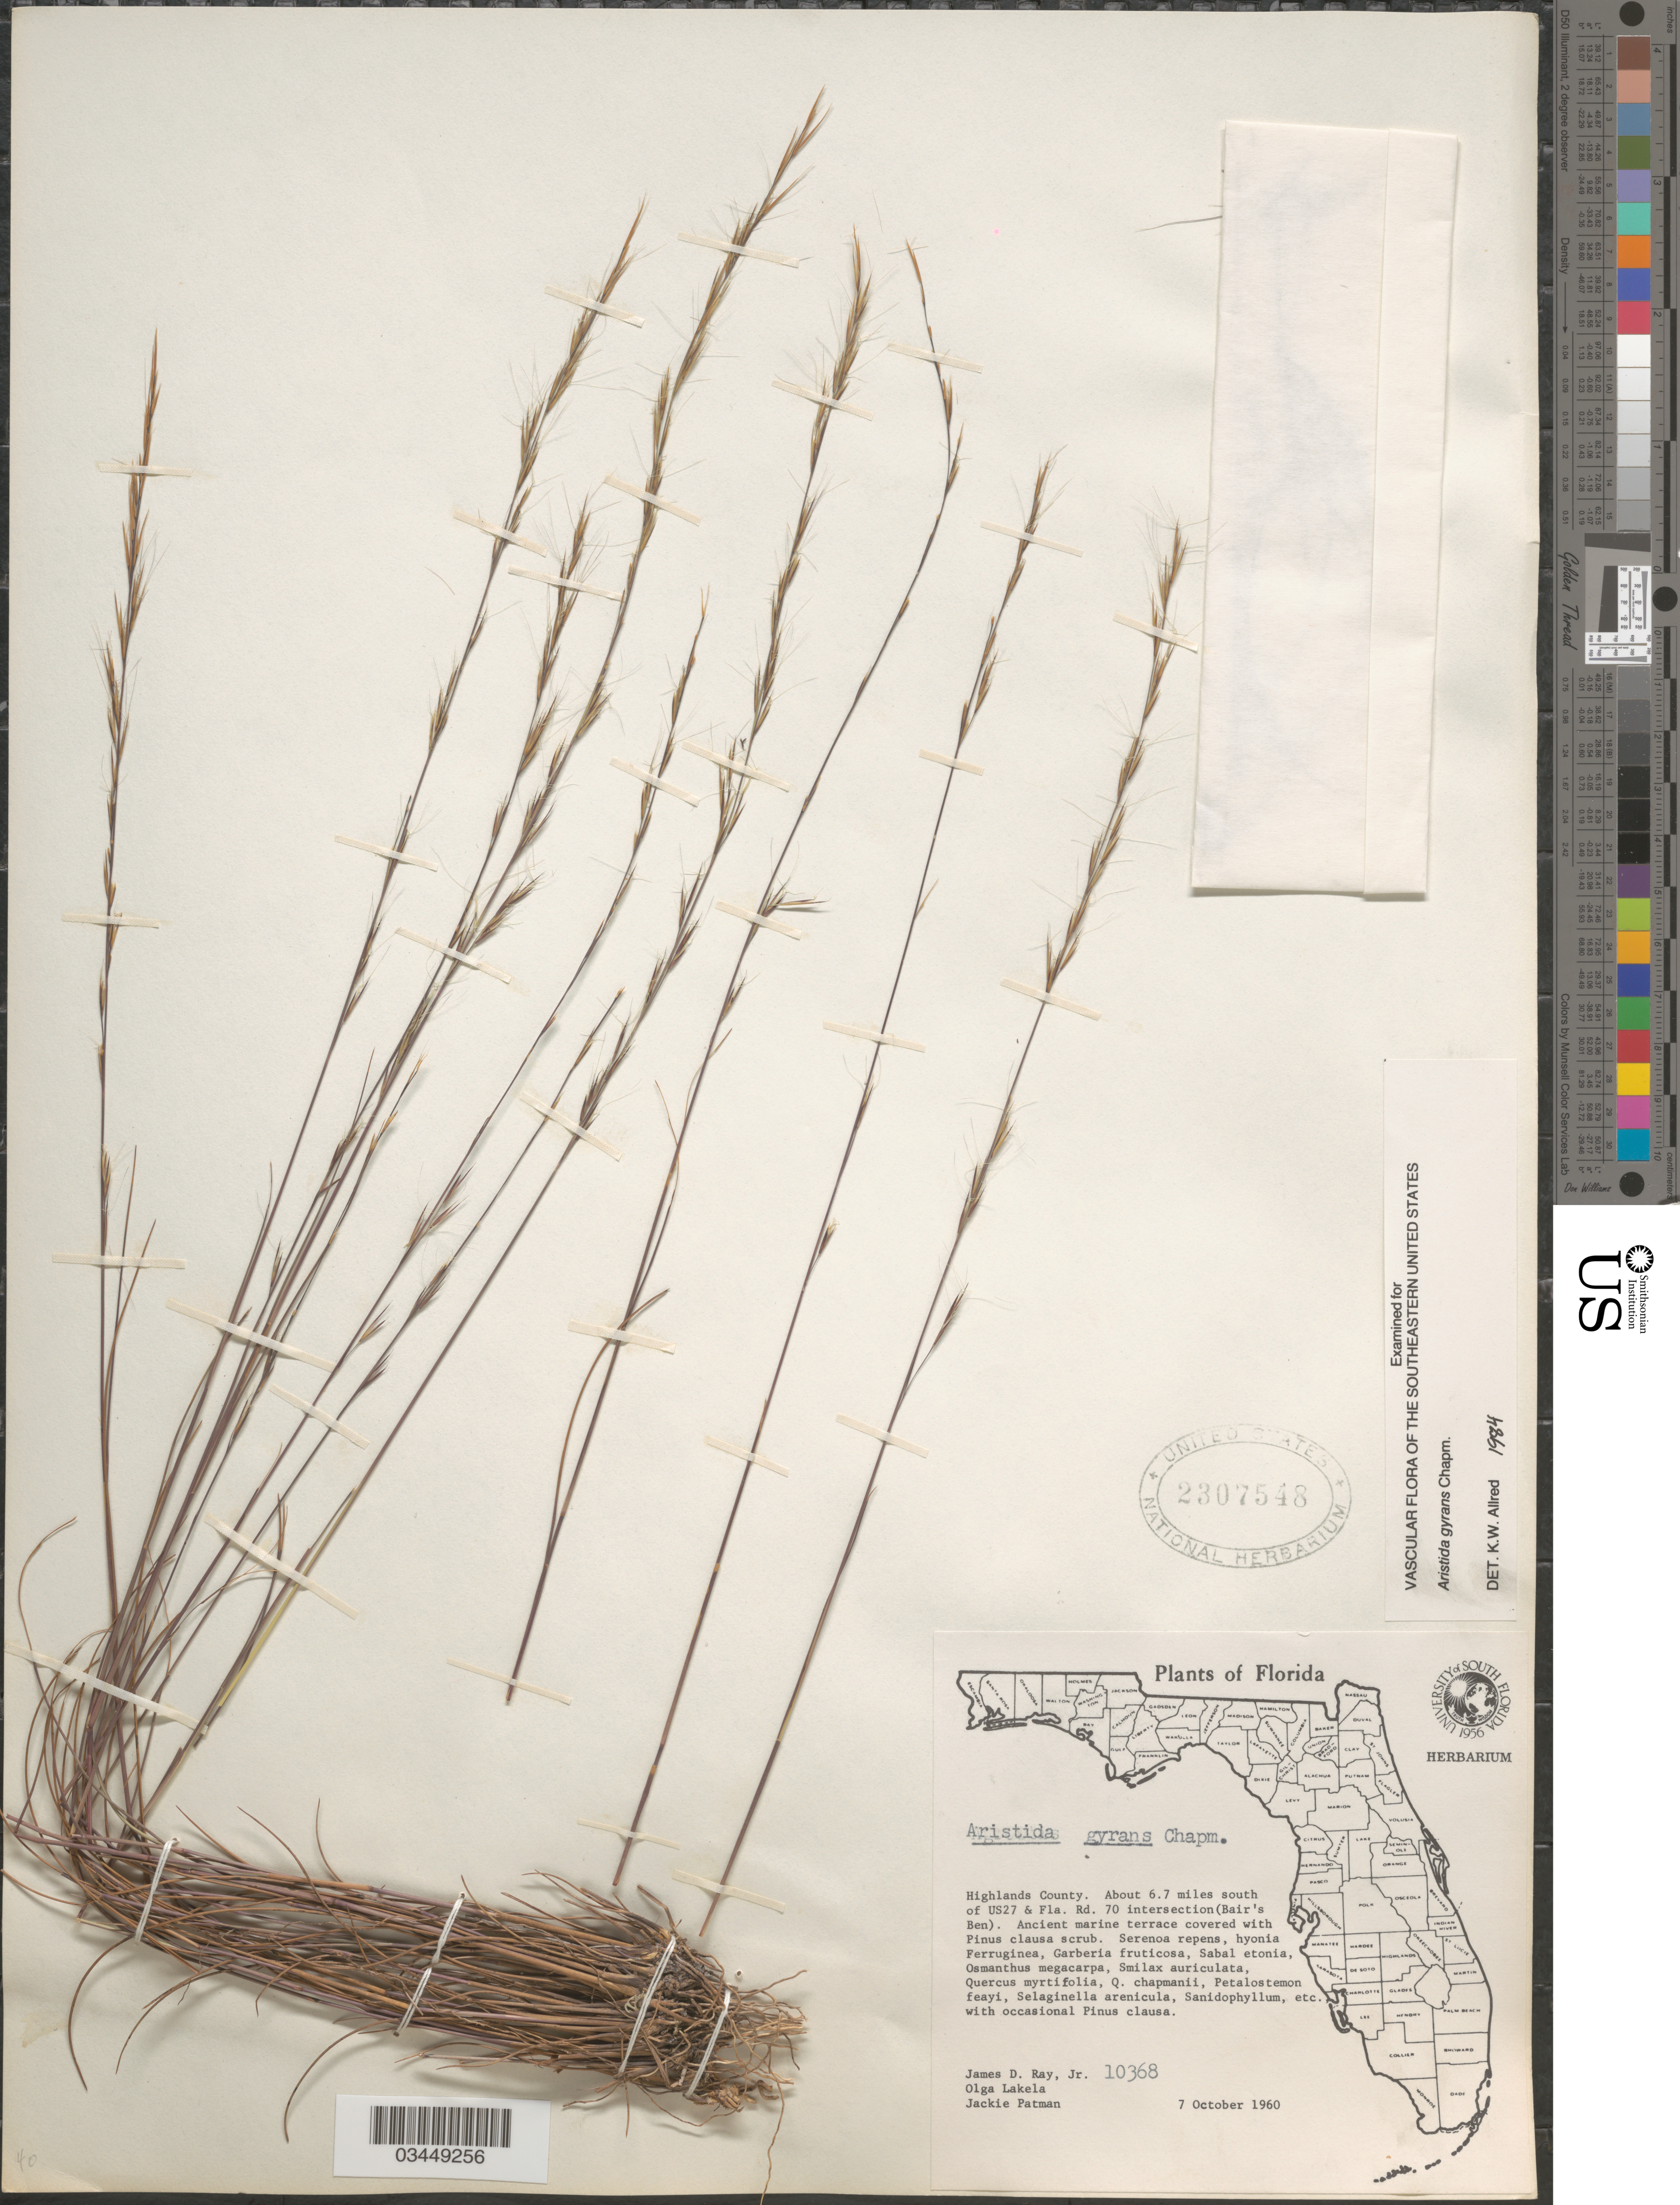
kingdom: Plantae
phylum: Tracheophyta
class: Liliopsida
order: Poales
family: Poaceae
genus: Aristida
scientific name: Aristida gyrans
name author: Chapm.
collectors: J. D. Ray Jr., O. K. Lakela & J. Patman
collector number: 10368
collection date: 1960-10-07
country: United States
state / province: Florida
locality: Highlands County. About 6.7 miles south of US27 & Fla. Rd. 70 intersection (Bair's Ben).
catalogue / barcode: US 2307548